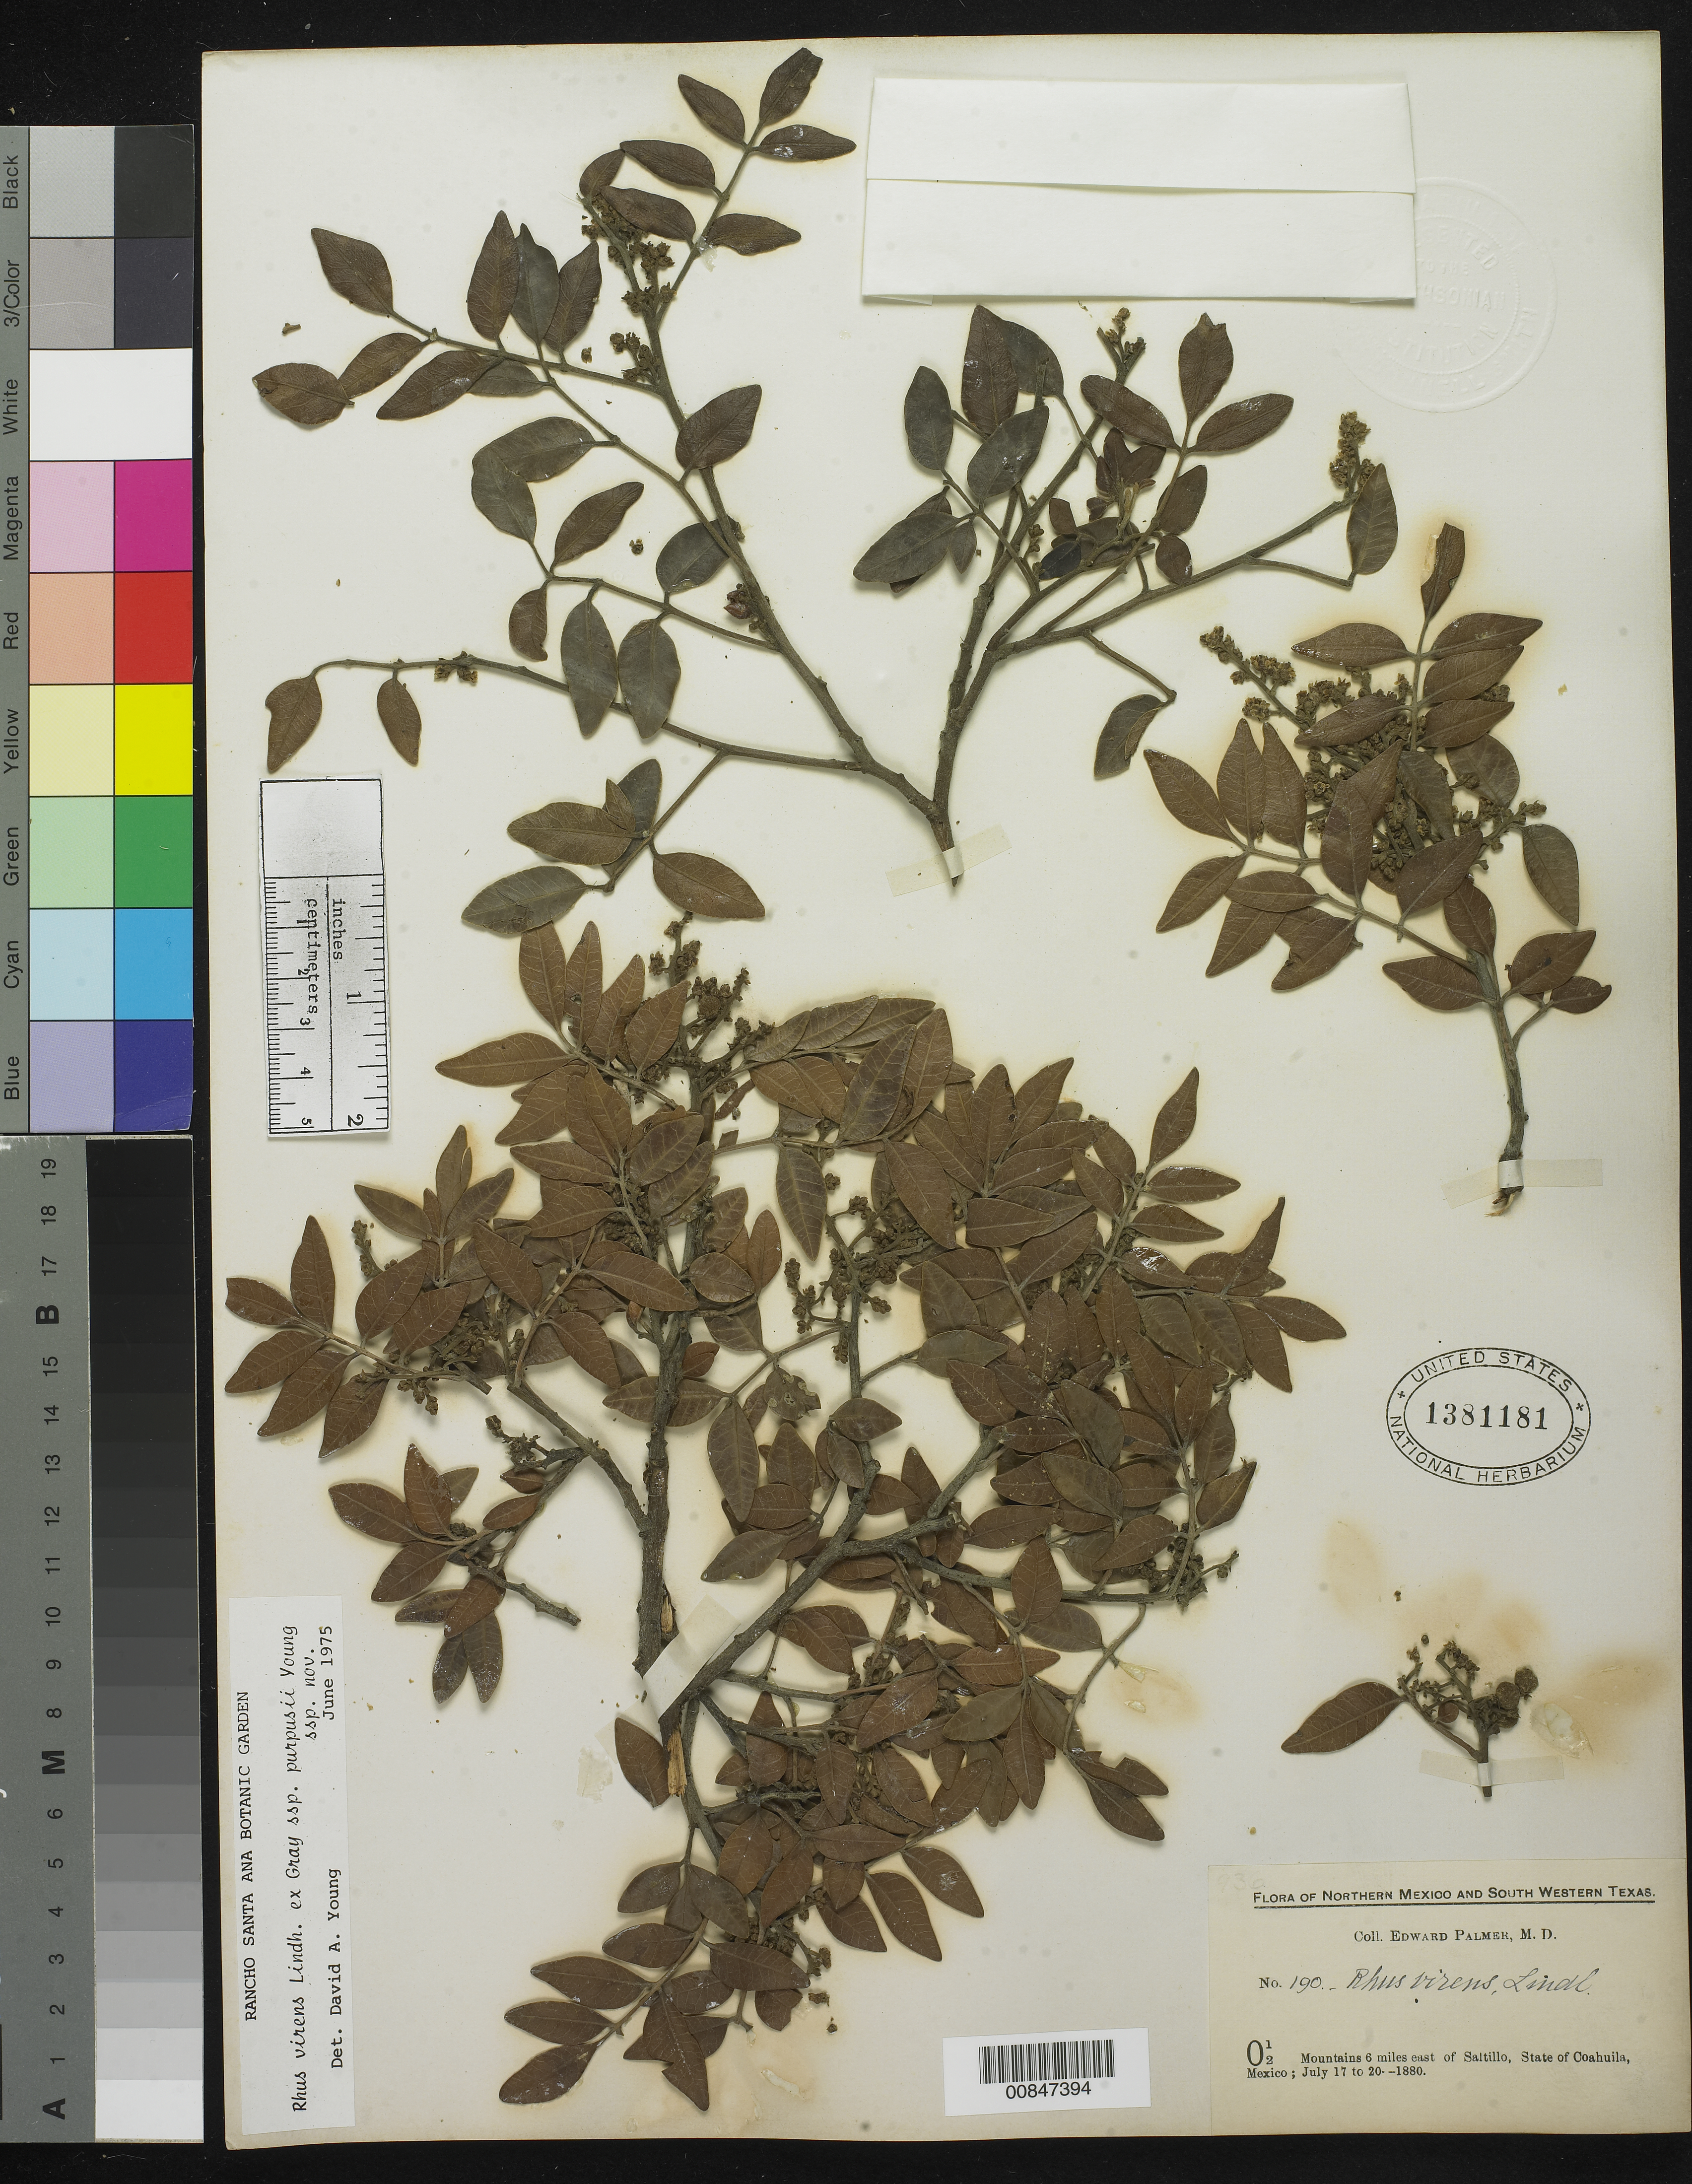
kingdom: Plantae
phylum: Tracheophyta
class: Magnoliopsida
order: Sapindales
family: Anacardiaceae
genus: Rhus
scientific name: Rhus virens subsp. purpusii Young ined.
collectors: E. Palmer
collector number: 190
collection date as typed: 17 Jul 1880 to 20 Jul 1880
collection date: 1880-07-17/1880-07-20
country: Mexico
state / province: Coahuila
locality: O12. Mountains 6 miles east of Saltillo, Coahuila.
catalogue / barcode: US 1381181